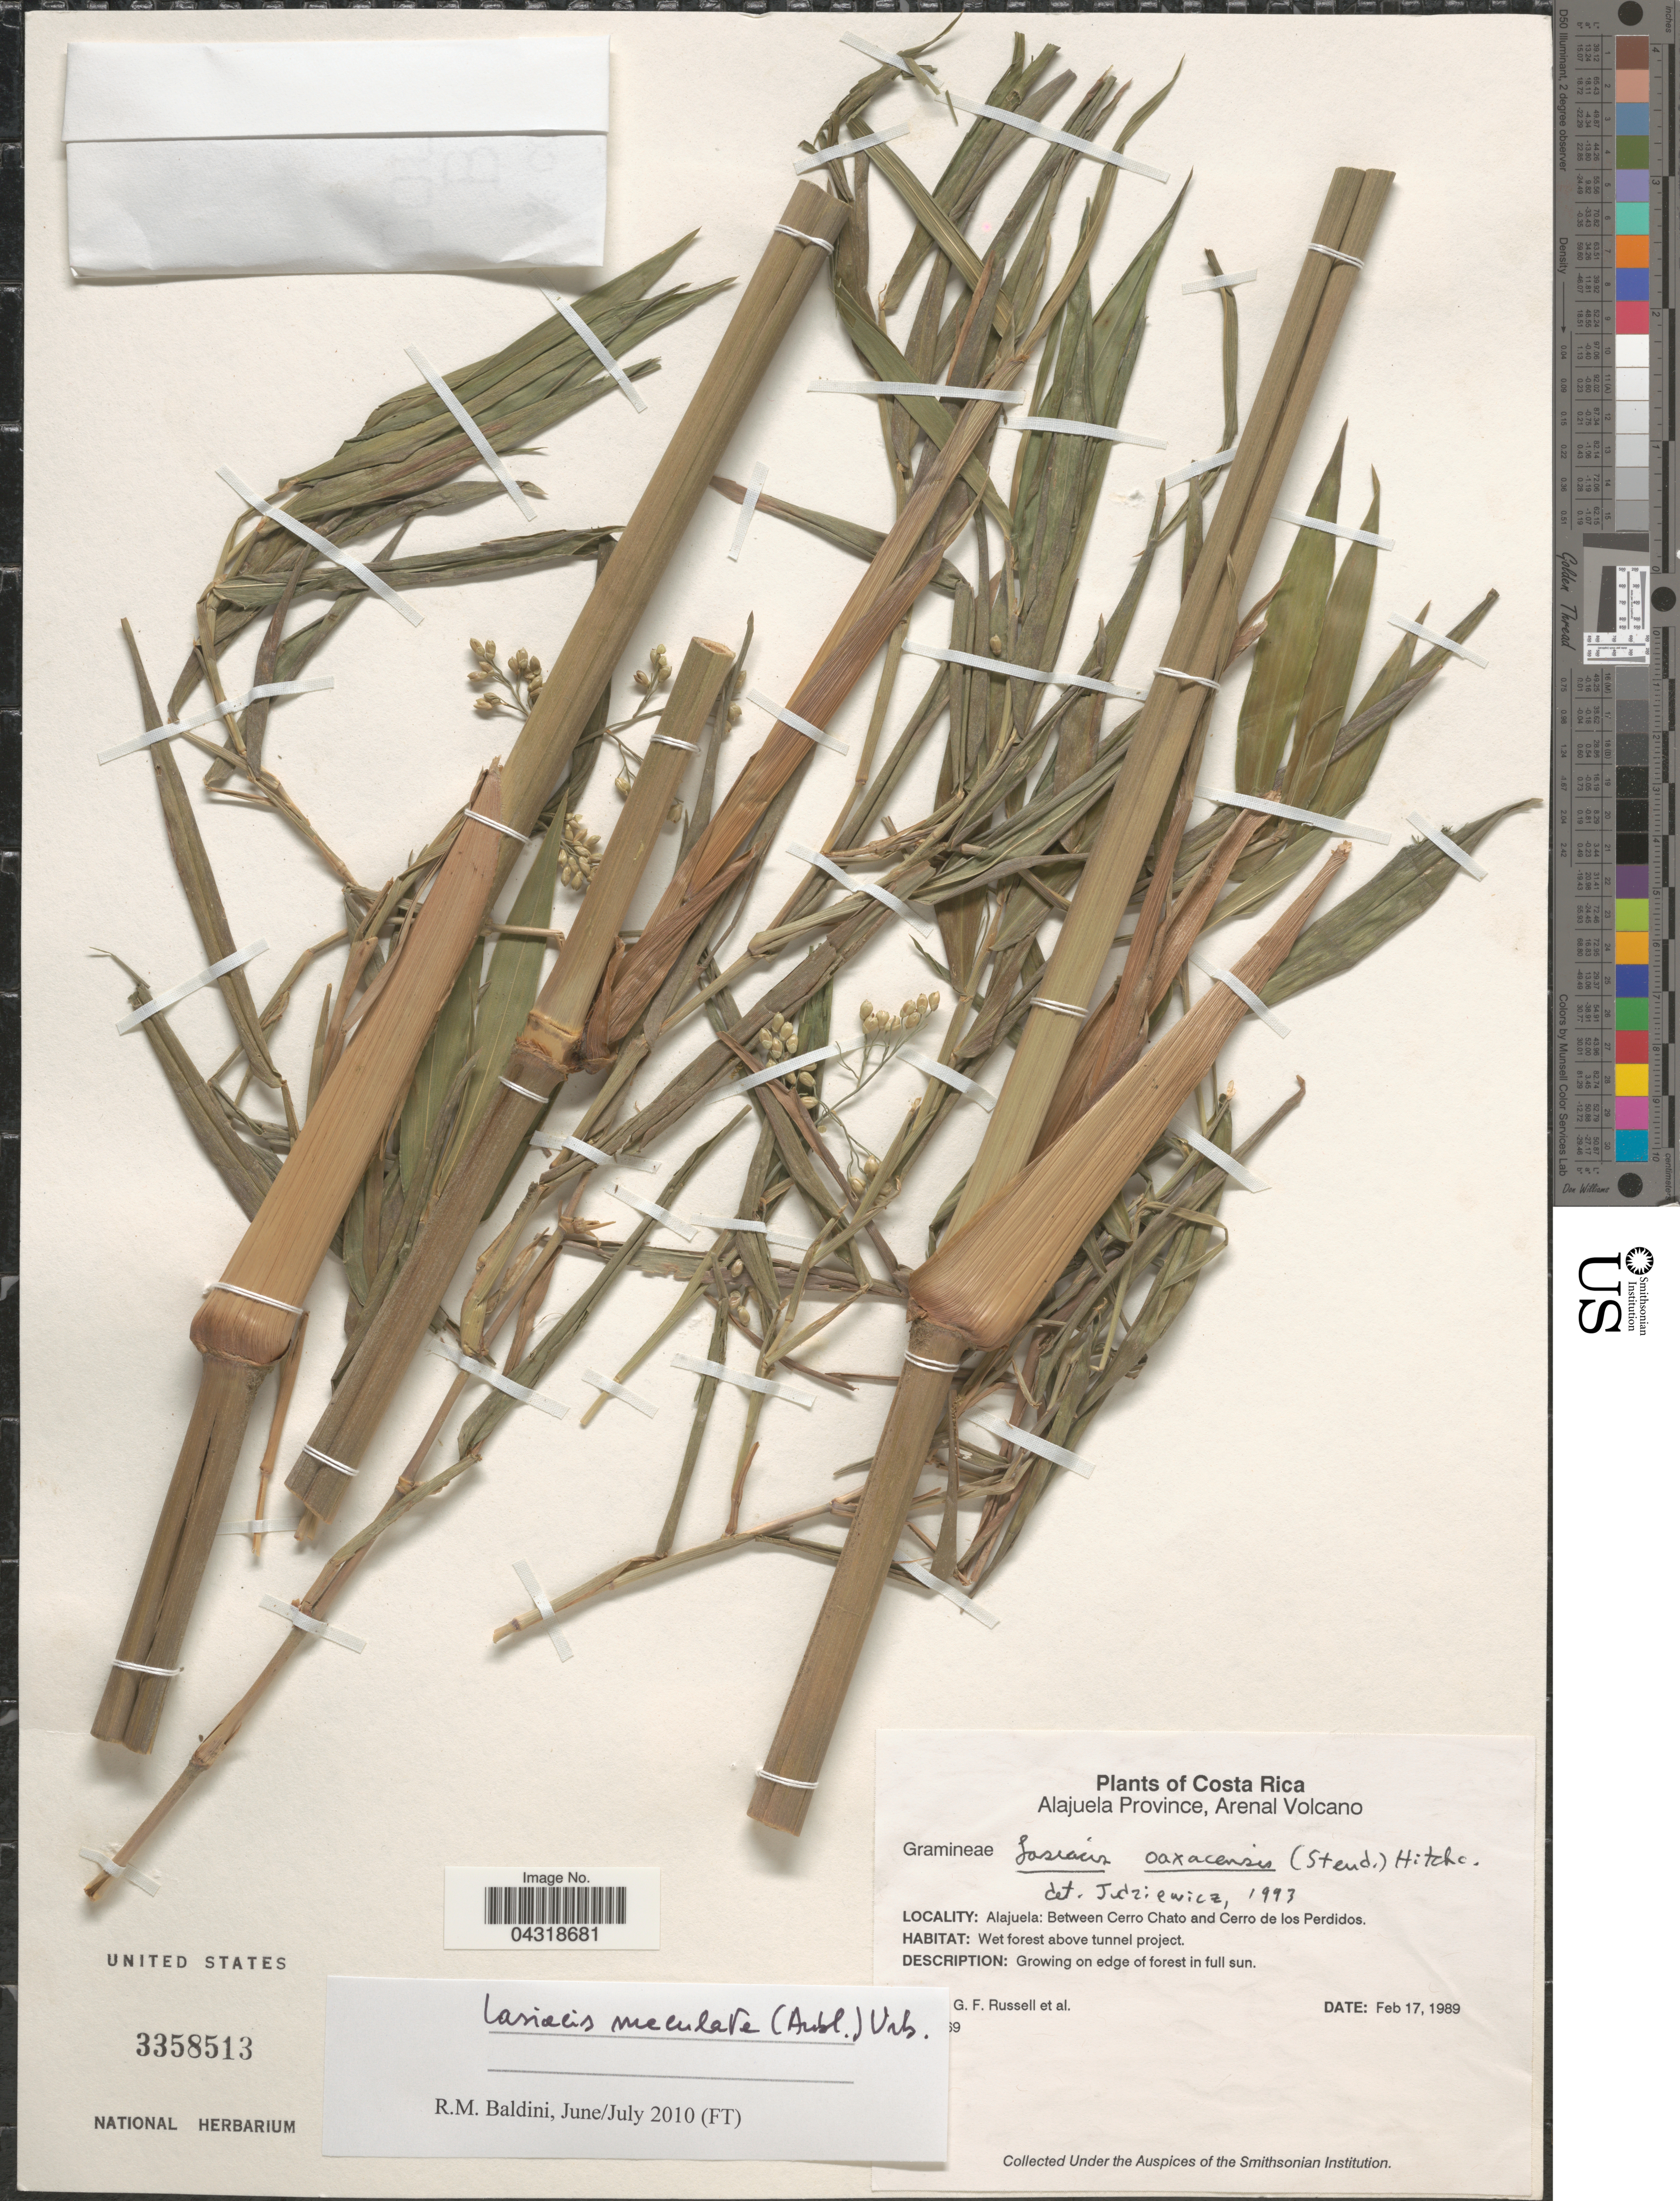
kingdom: Plantae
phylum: Tracheophyta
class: Liliopsida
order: Poales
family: Poaceae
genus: Lasiacis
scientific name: Lasiacis oaxacensis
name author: (Steud.) Hitchc.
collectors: G. Russell & et al.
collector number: !9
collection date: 1989-02-17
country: Costa Rica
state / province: Alajuela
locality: Arenal Volcano. Alajuela: Between Cerro Chato and Cerro de los Perdidos.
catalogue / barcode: US 3358513